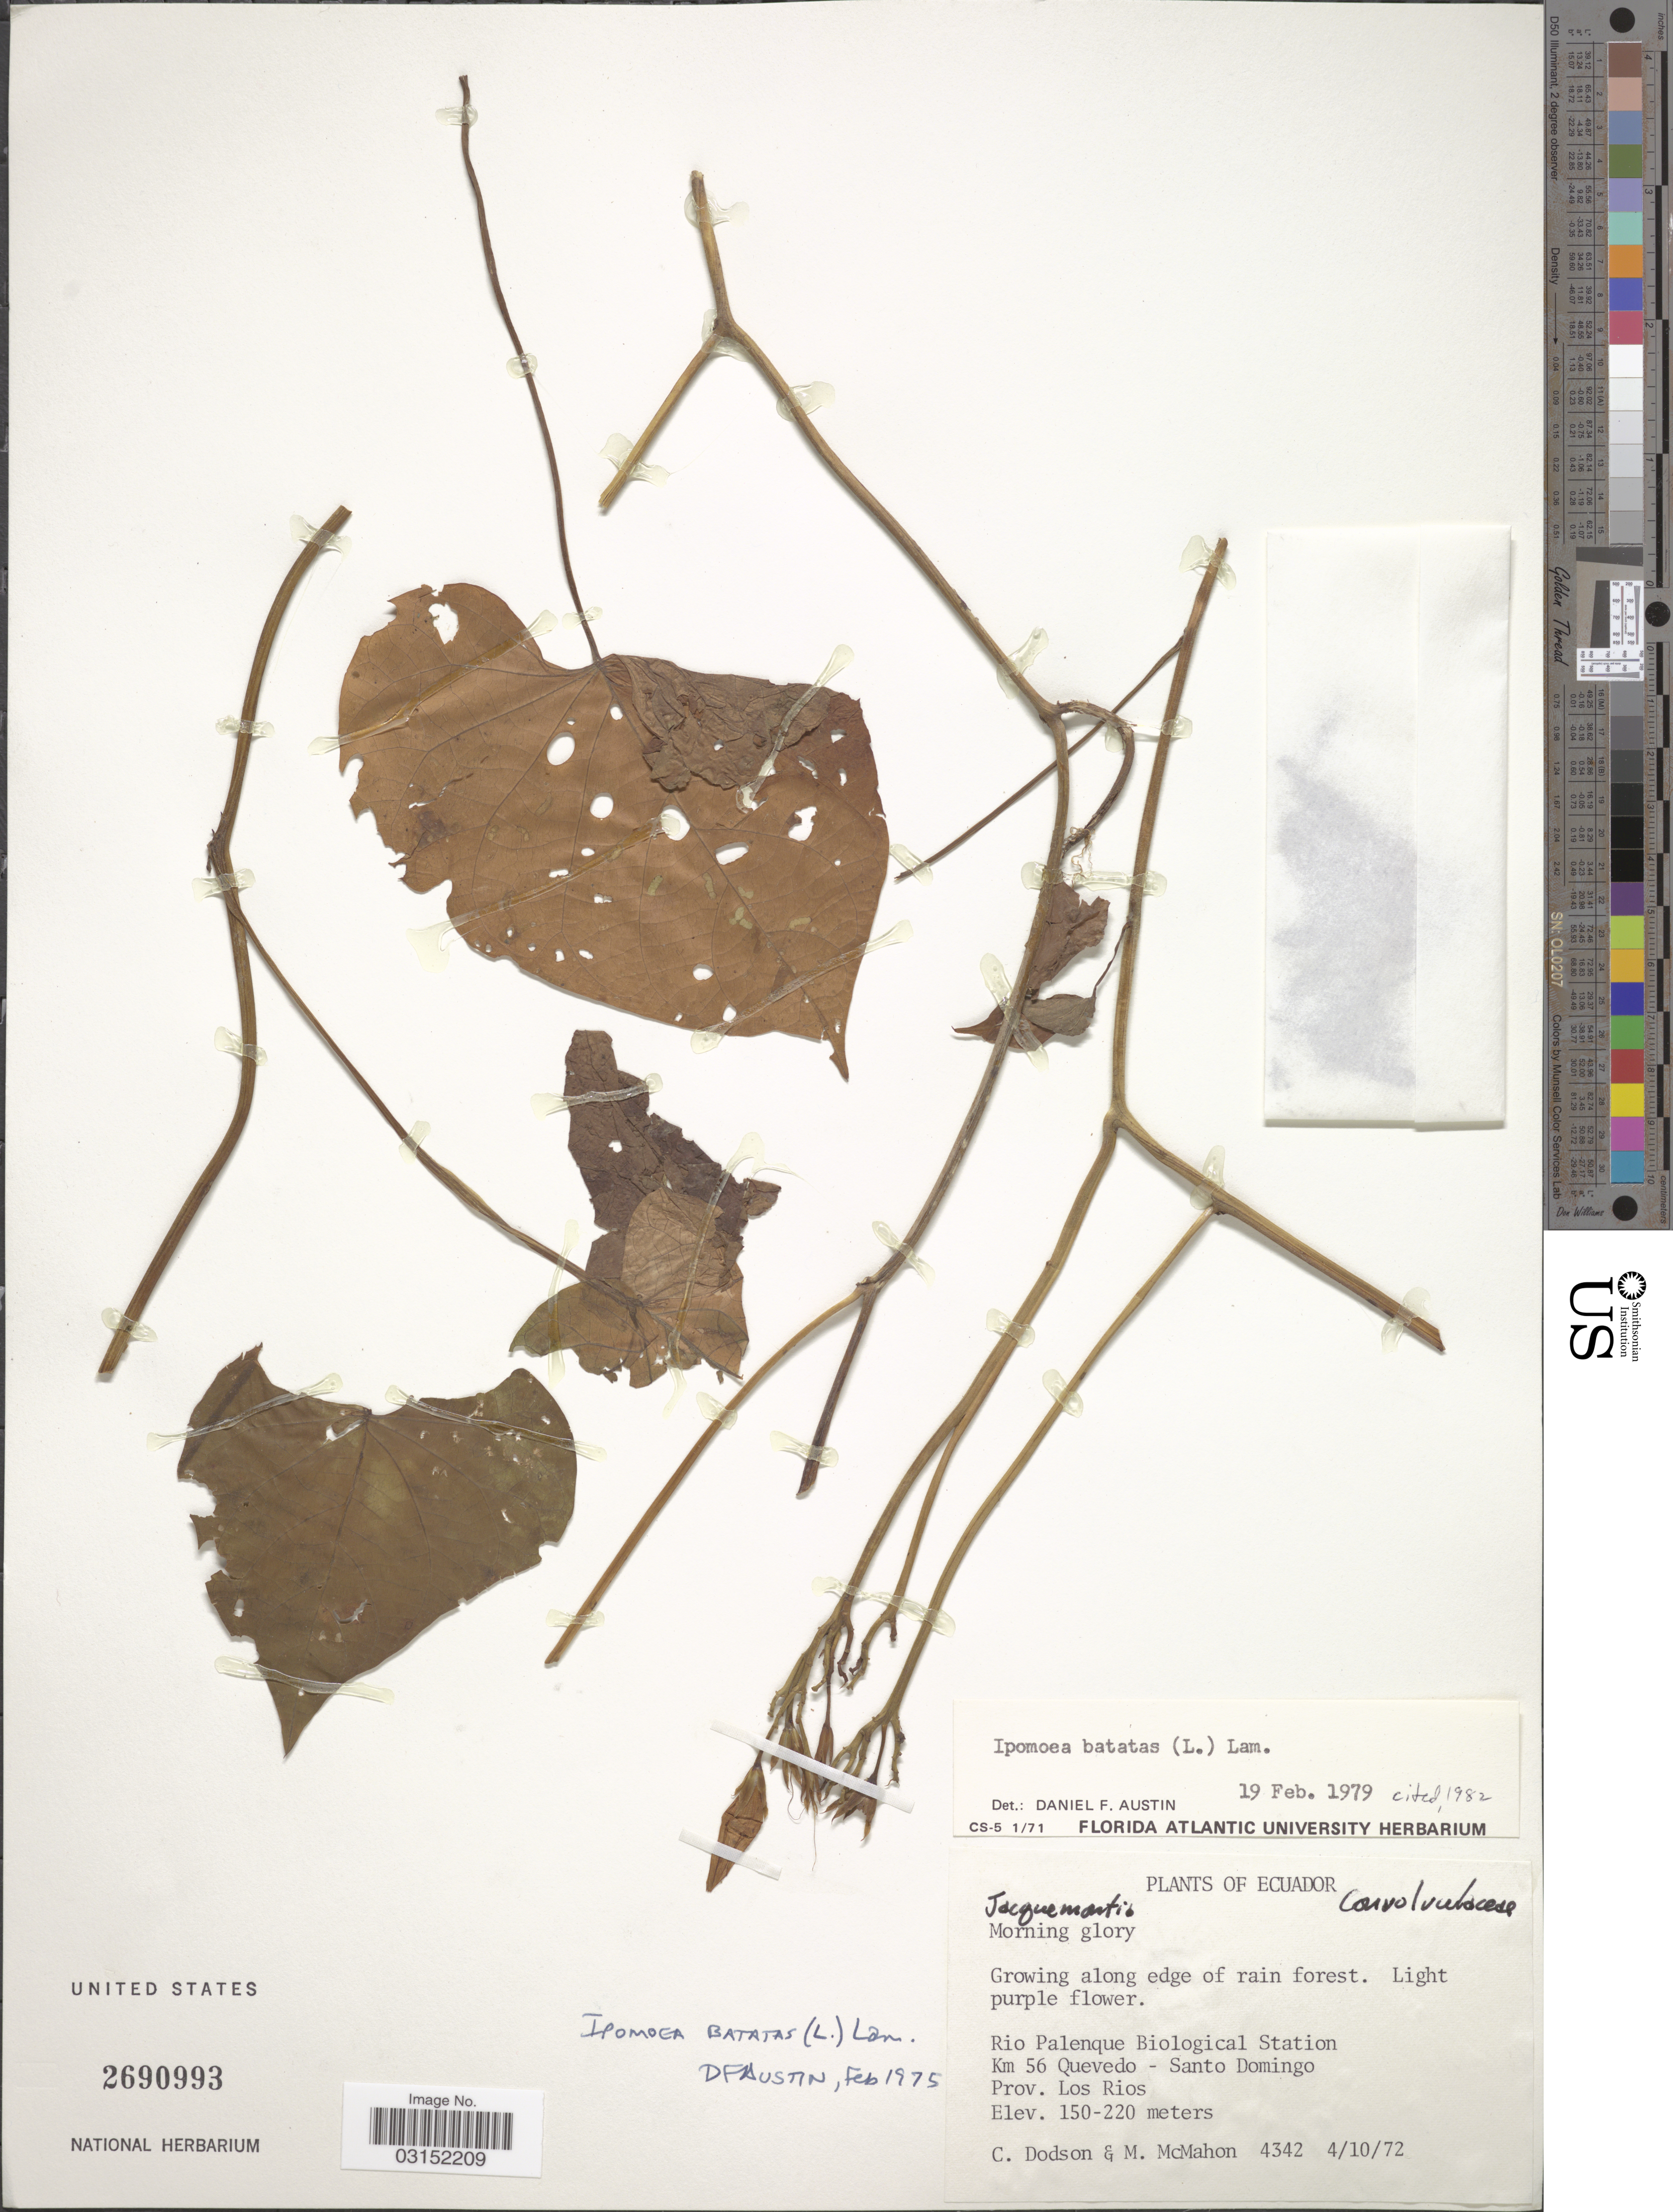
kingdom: Plantae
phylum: Tracheophyta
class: Magnoliopsida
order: Solanales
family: Convolvulaceae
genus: Ipomoea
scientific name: Ipomoea batatas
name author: (L.) Lam.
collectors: C. Dodson & M. McMahon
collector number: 4342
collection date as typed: Transcribed d/m/y: 4/10/72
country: Ecuador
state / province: Los Ríos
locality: Rio Palenque Biological Station, Km. 56. Quevedo - Santo Domingo.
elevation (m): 150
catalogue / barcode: US 2690993